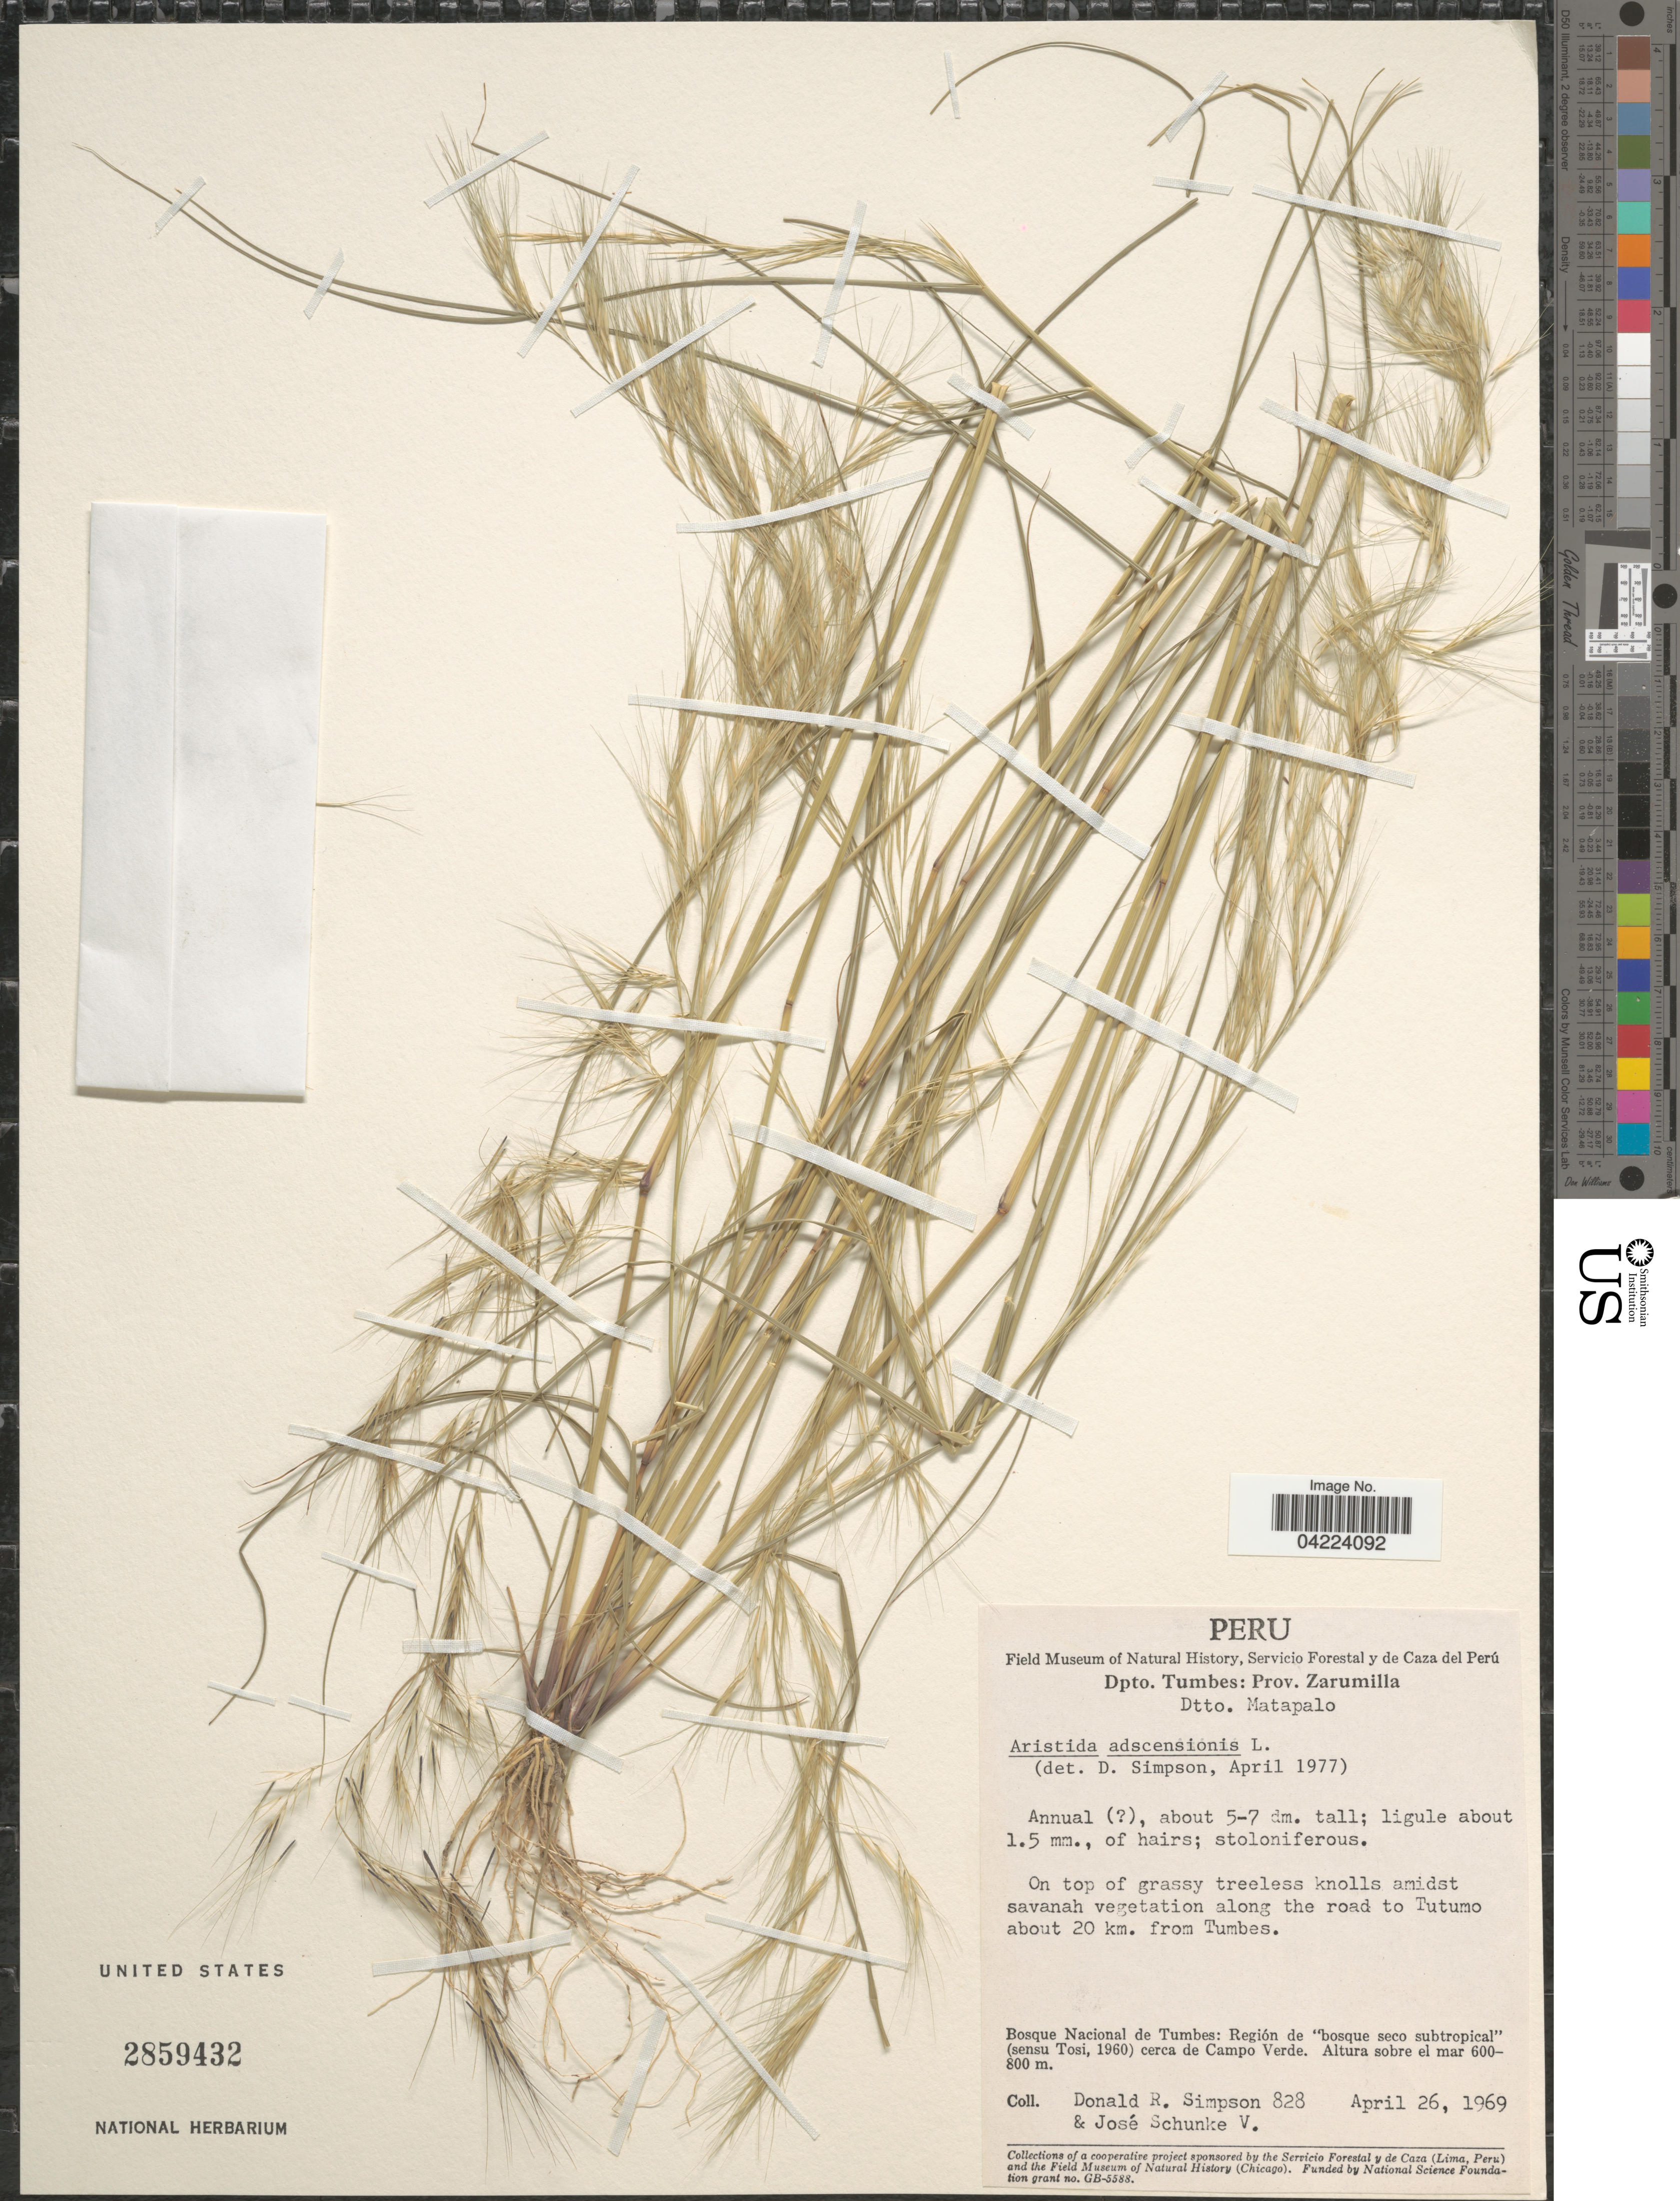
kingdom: Plantae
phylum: Tracheophyta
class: Liliopsida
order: Poales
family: Poaceae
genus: Aristida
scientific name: Aristida adscensionis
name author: L.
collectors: D. R. Simpson & J. Schunke Vigo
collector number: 828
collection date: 1969-04-26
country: Peru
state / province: Tumbes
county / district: Zarumilla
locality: Dpto. Tumbes: Prov. Zarumilla. Dtto. Matapalo. On top of grassy treeless knolls amidst savanah vegetation along the road to Tutumo about 20km. from Tumbes. Bosque Nacional de Tumbes: Región de "bosque seco subtropical" (sensu Tosi, 1960) cerca de Campo Verde.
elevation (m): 600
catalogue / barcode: US 2859432